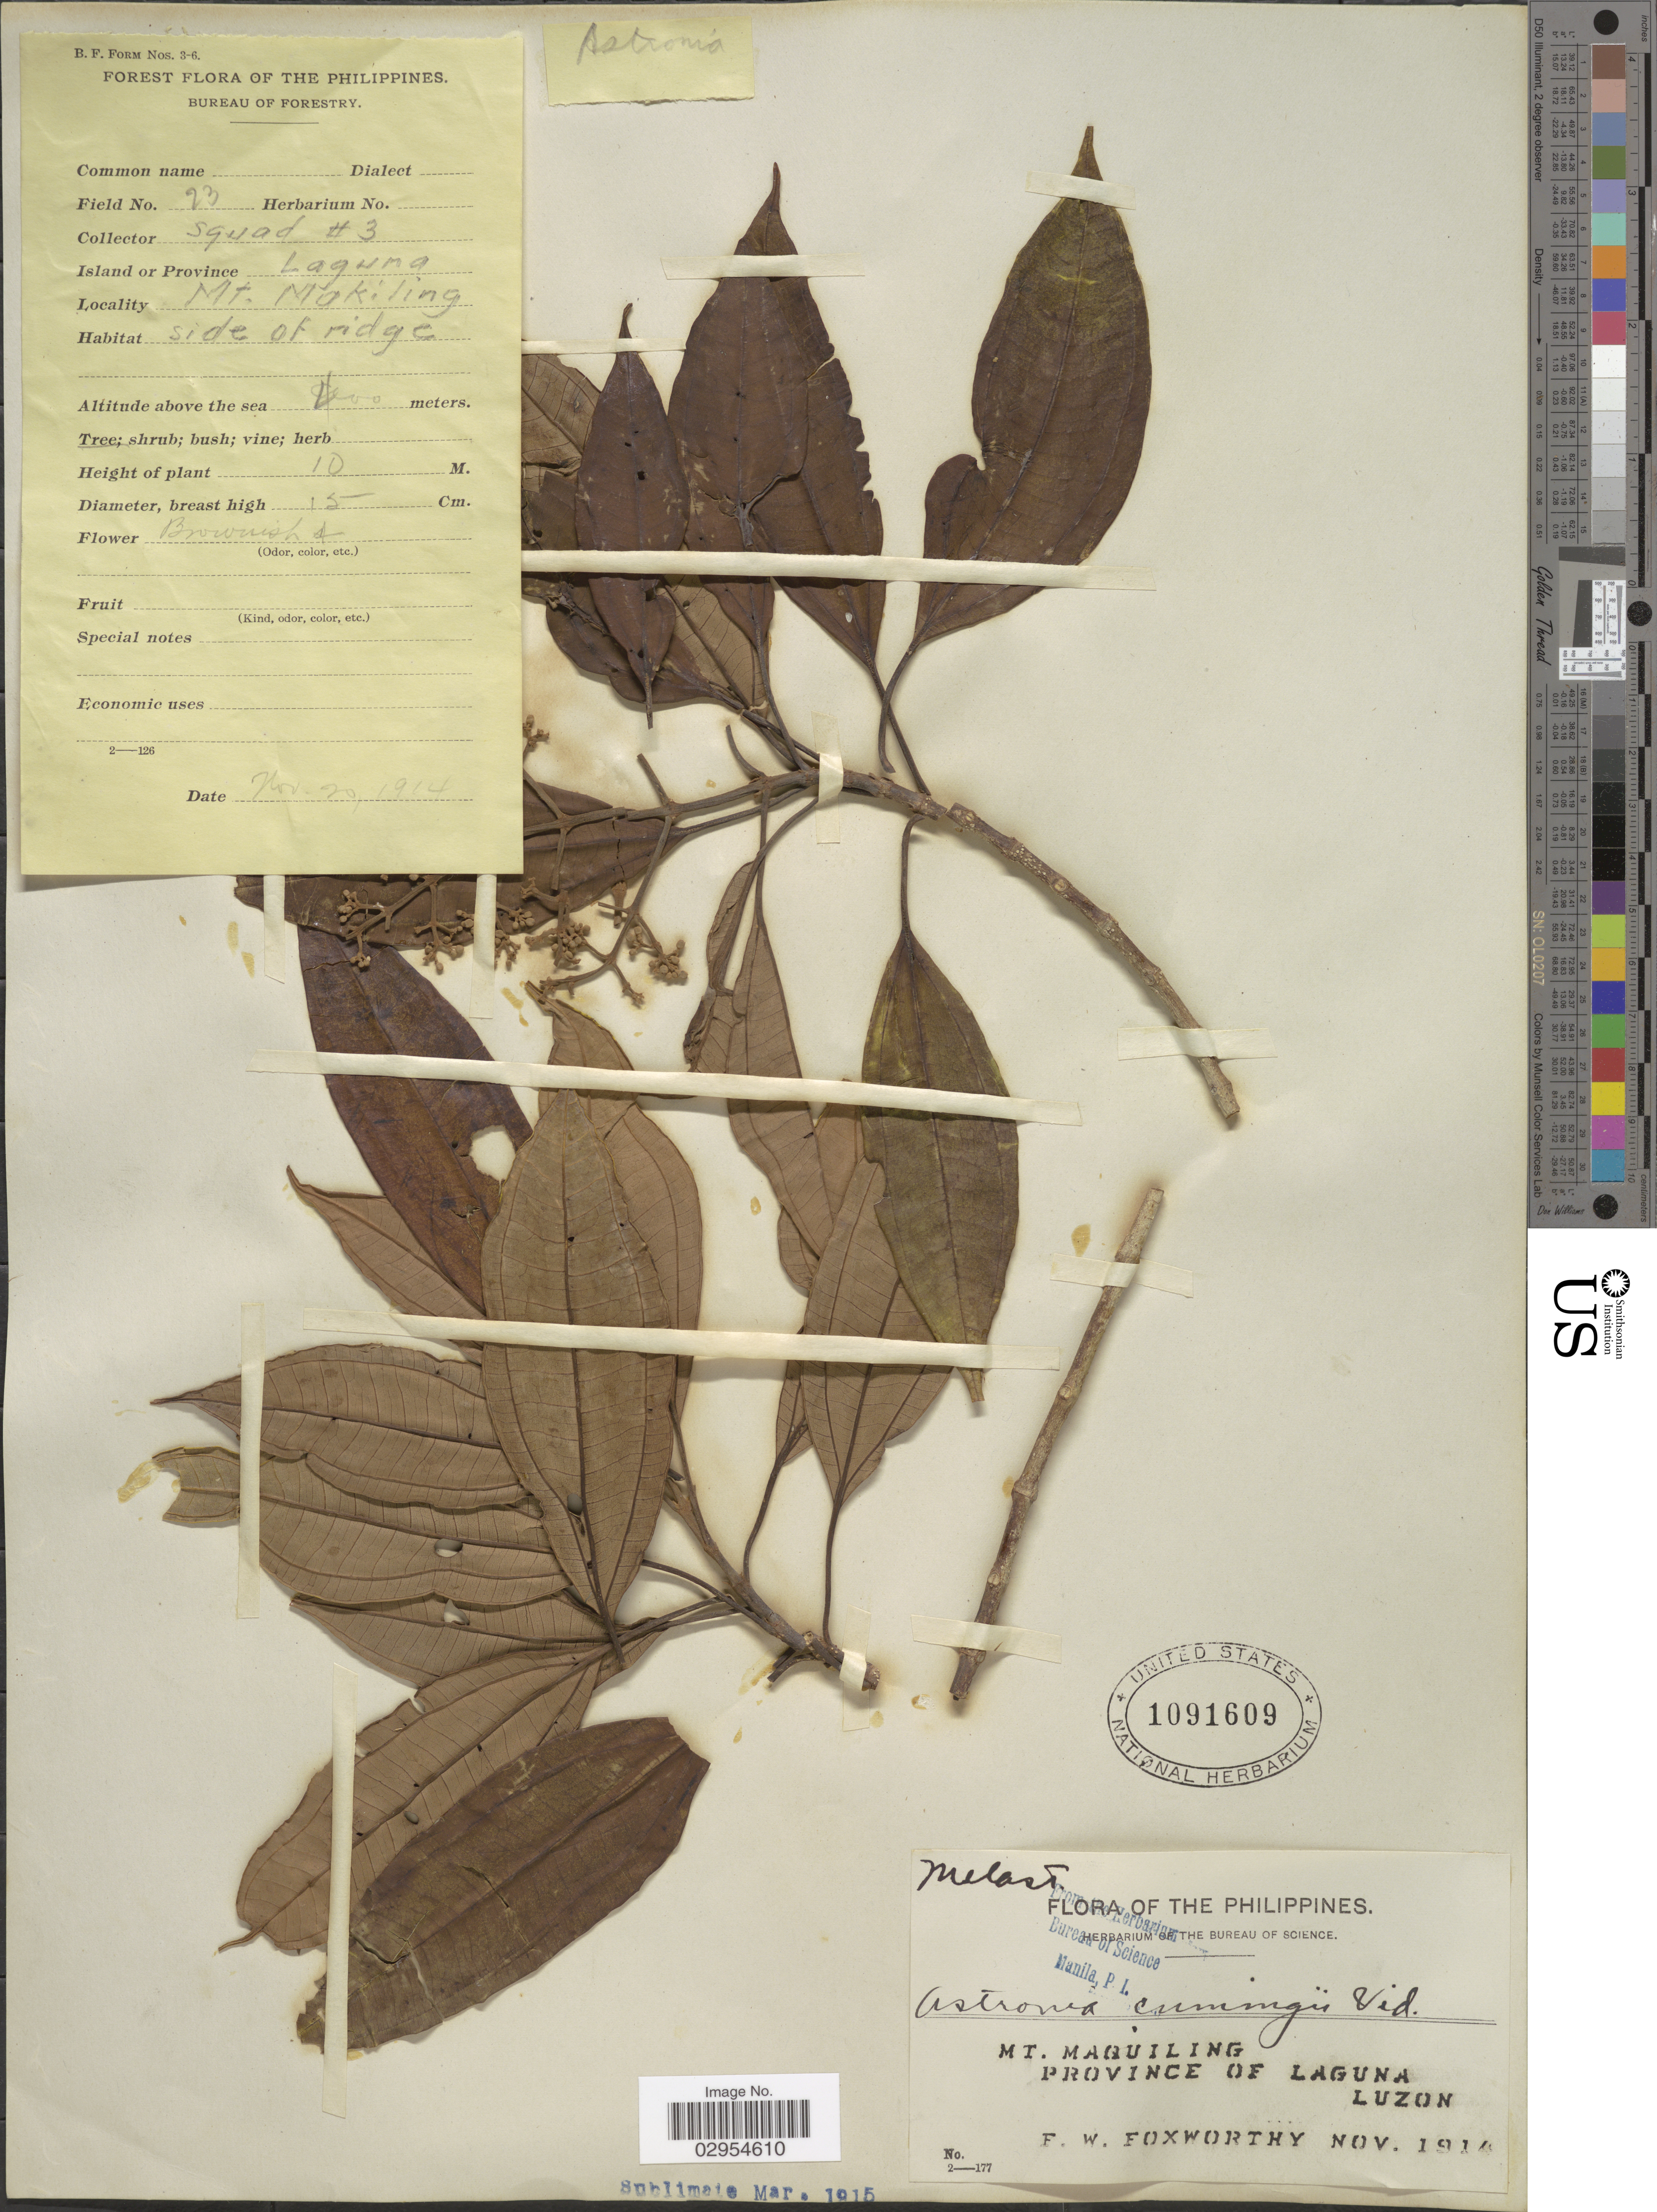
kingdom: Plantae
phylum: Tracheophyta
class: Magnoliopsida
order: Myrtales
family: Melastomataceae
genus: Astronia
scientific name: Astronia cumingiana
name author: S. Vidal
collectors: F. W. Foxworthy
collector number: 23?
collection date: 1914-11-20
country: Philippines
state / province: Calabarzon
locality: Mt. Maquiling. Province of Laguna. Luzon.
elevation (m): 400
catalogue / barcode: US 1091609